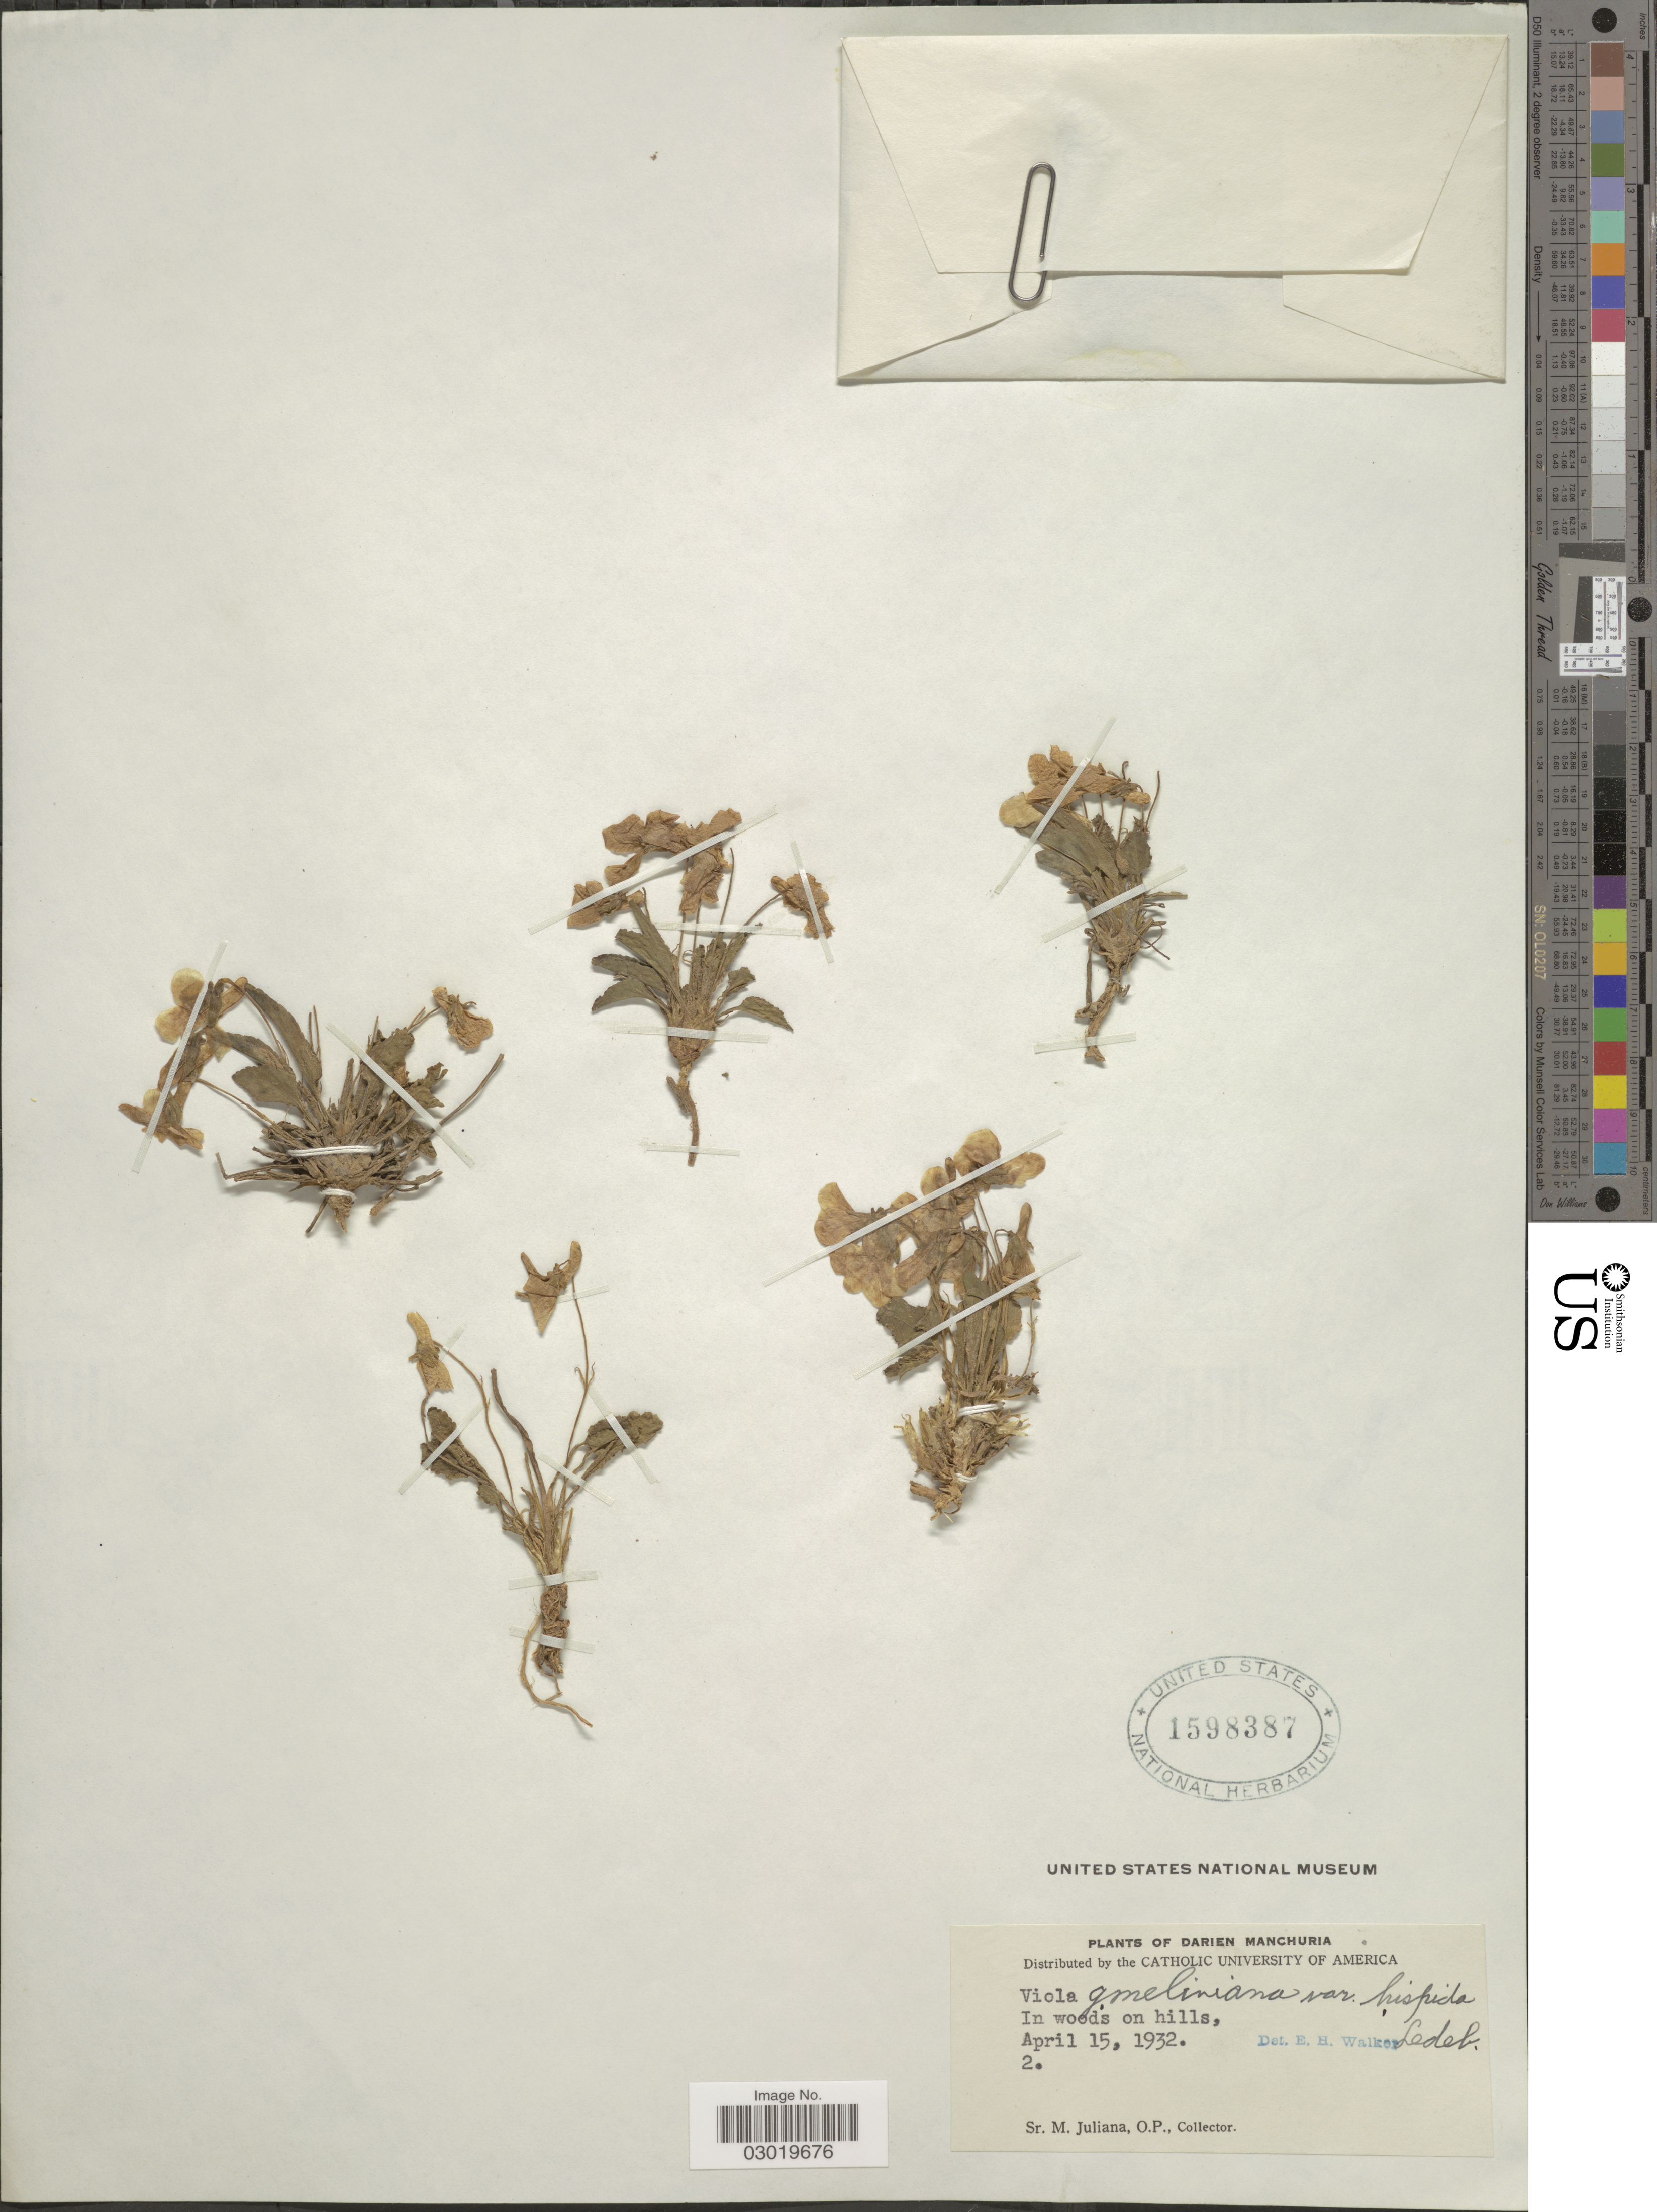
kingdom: Plantae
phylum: Tracheophyta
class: Magnoliopsida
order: Malpighiales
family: Violaceae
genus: Viola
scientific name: Viola gmeliniana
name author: Roem. & Schult.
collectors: M. Juliana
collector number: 2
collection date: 1932-04-15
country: China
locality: Darien Manchuria.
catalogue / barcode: US 1598387